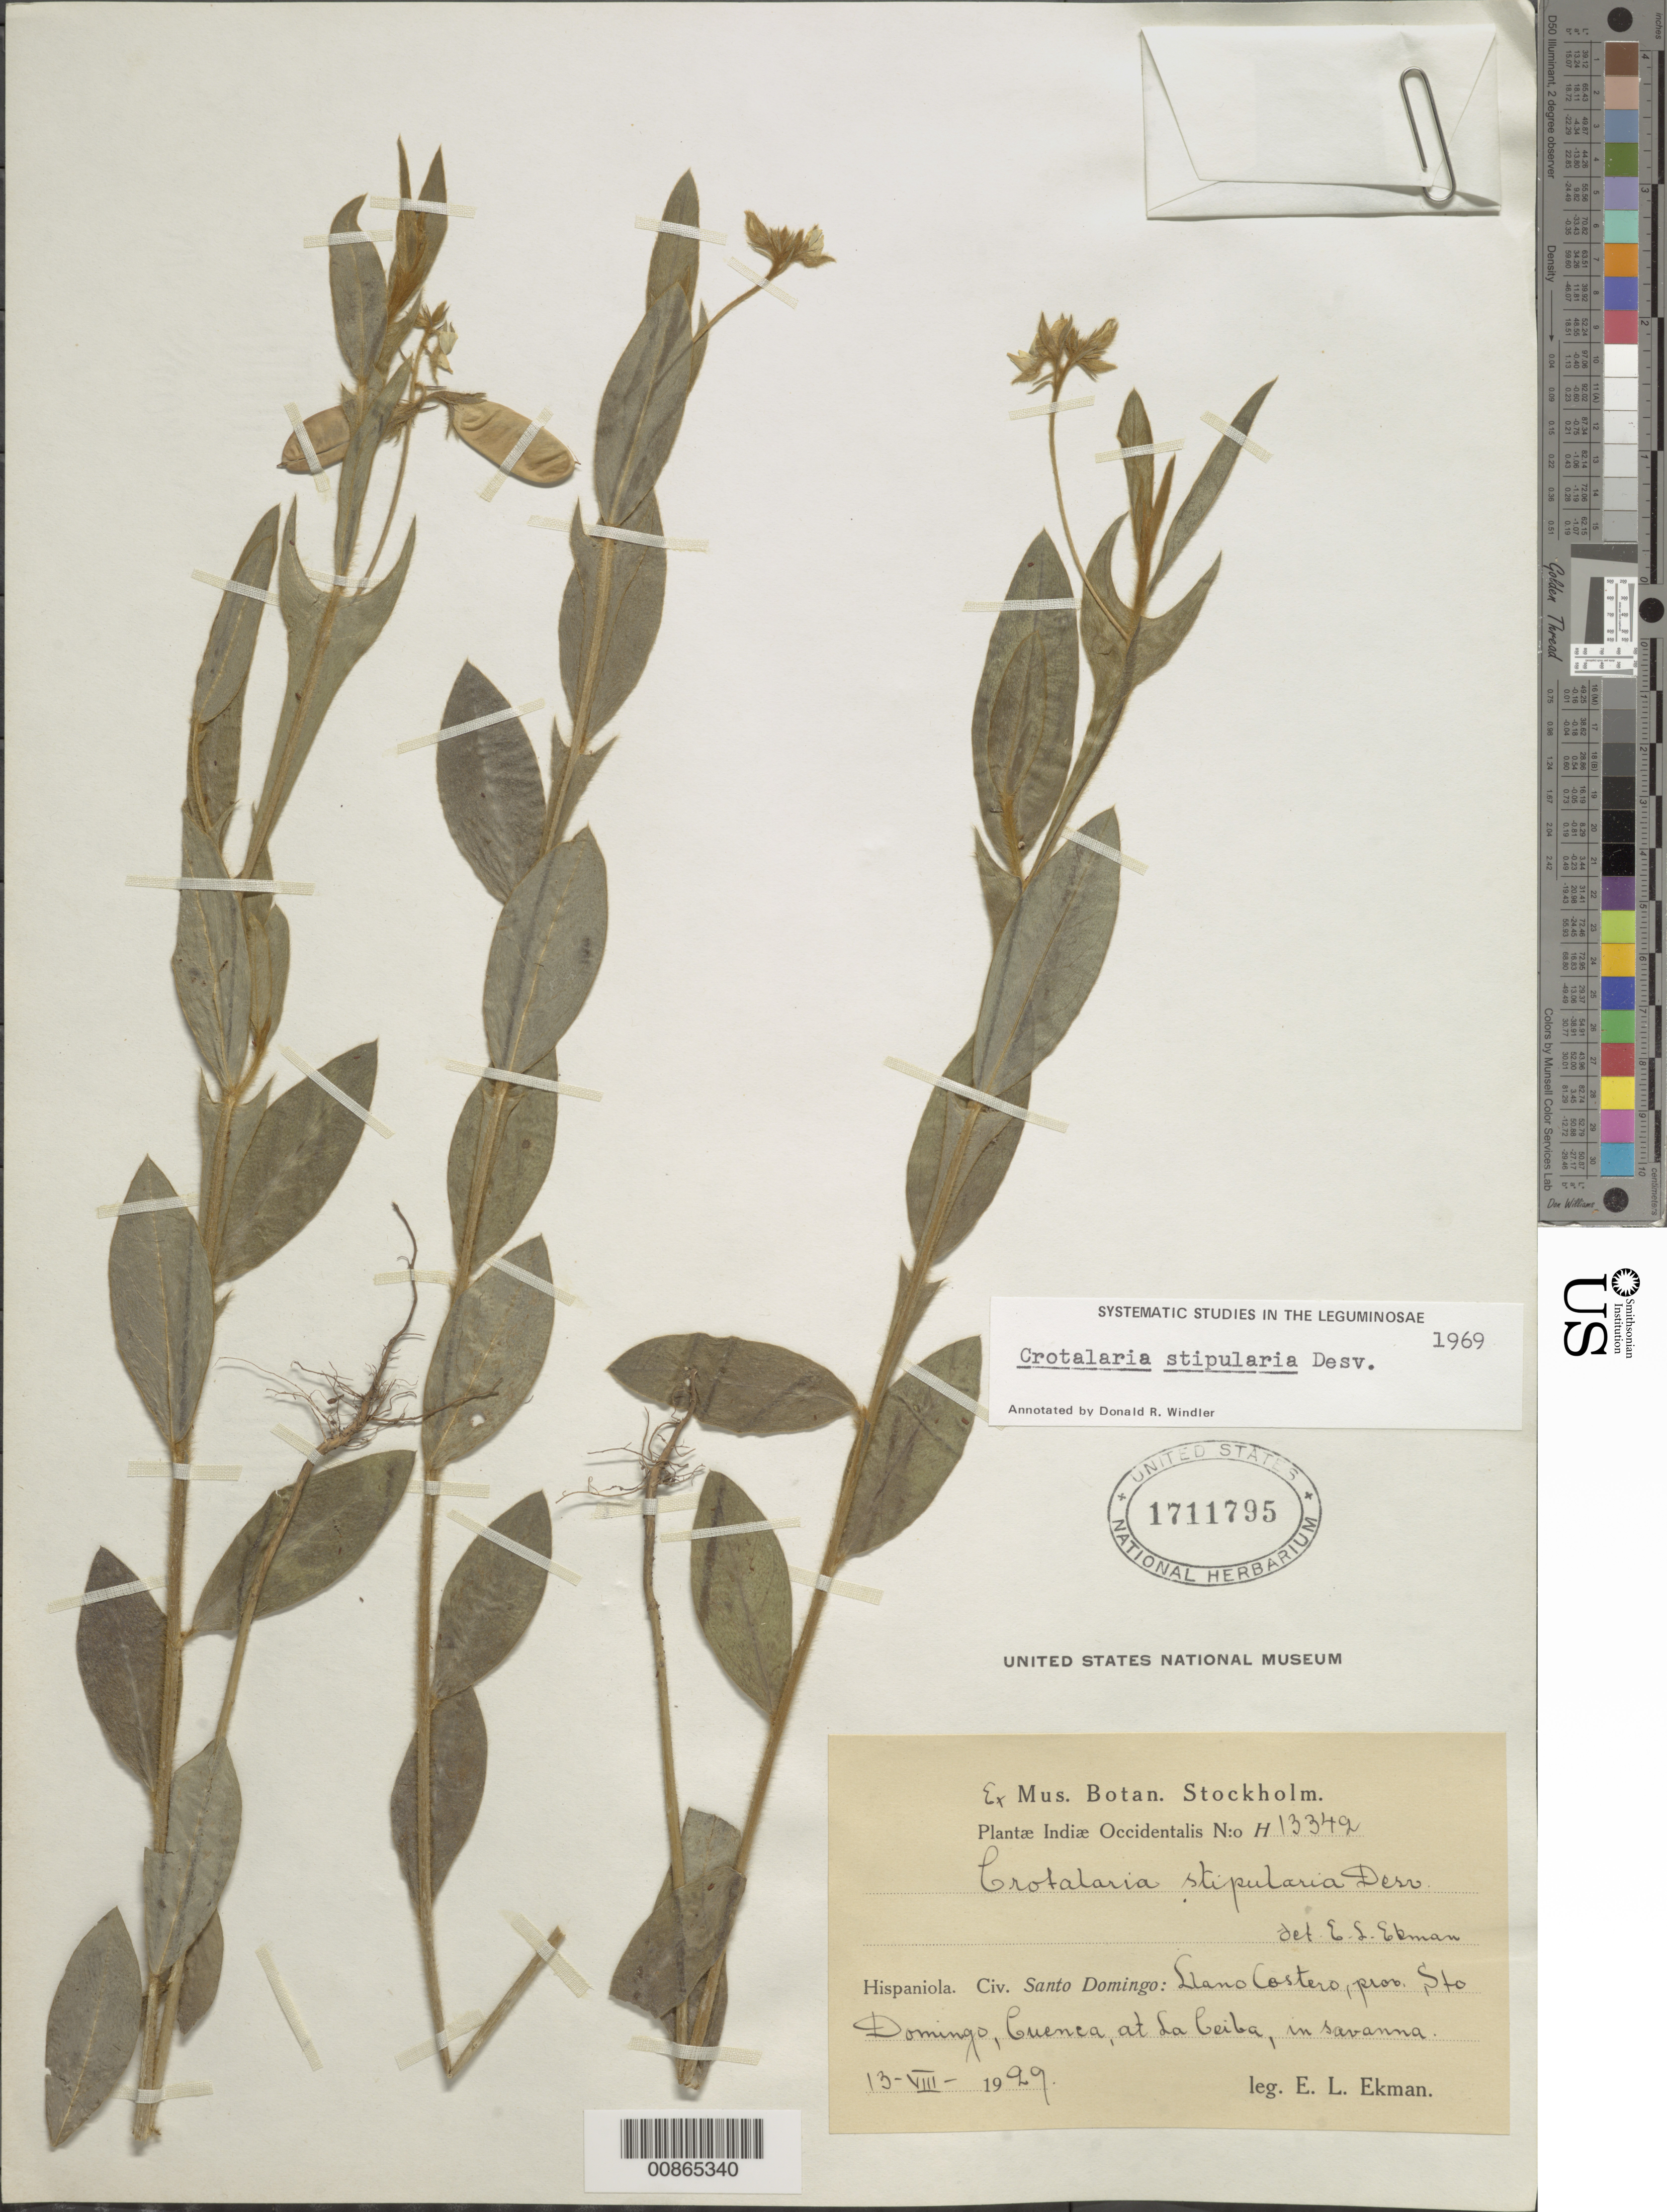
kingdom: Plantae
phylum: Tracheophyta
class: Magnoliopsida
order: Fabales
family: Fabaceae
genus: Crotalaria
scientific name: Crotalaria stipularia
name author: Desv.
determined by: Windler, D. R.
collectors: E. L. Ekman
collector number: H 13342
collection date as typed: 13 Aug 1929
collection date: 1929-08-13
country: Dominican Republic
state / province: Distrito Nacional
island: Hispaniola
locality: Llano Costero, prov. Sto. Domingo (obsolete), Cuenca, at La Ceiba.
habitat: In savanna.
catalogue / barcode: US 1711795